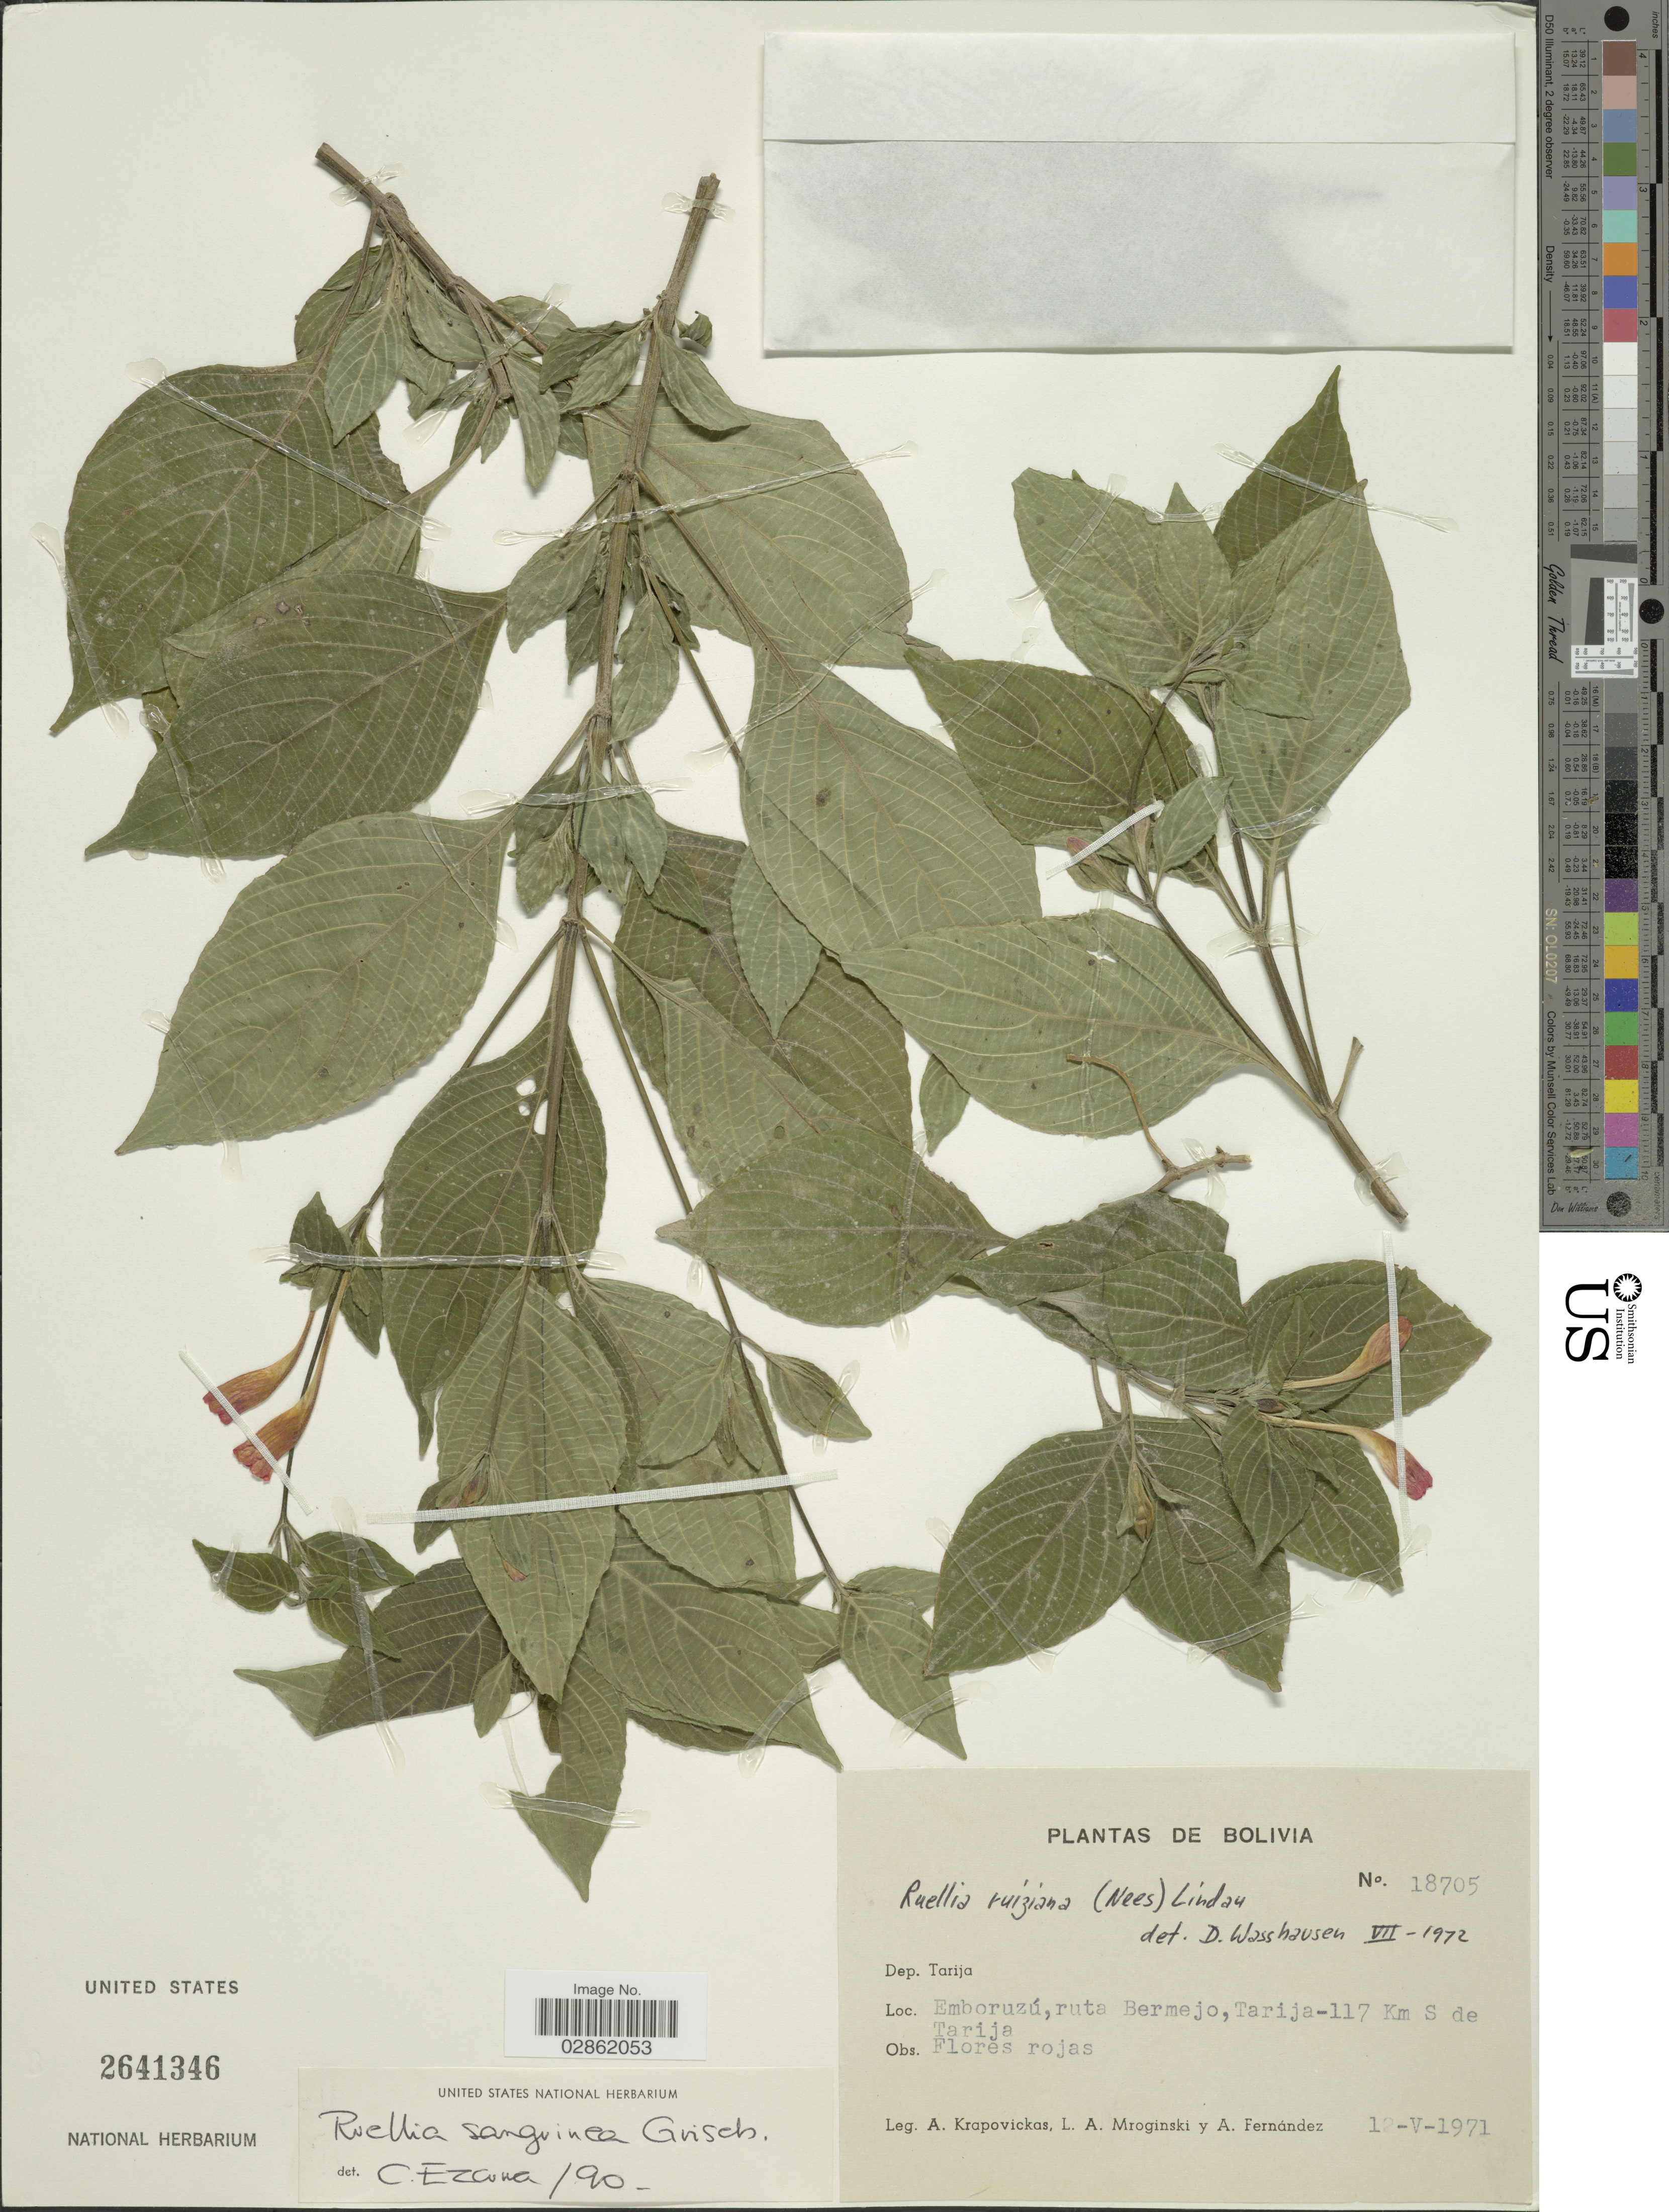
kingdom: Plantae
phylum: Tracheophyta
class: Magnoliopsida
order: Lamiales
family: Acanthaceae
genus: Ruellia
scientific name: Ruellia sanguinea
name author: Griseb.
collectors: A. Krapovickas, L. Mroginski & A. Fernández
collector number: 18705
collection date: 1971-05-12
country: Bolivia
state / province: Tarija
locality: Dep. Tarija, Emboruzú, ruta Bermejo, Tarija-117 Km S de Tarija.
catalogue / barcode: US 2641346